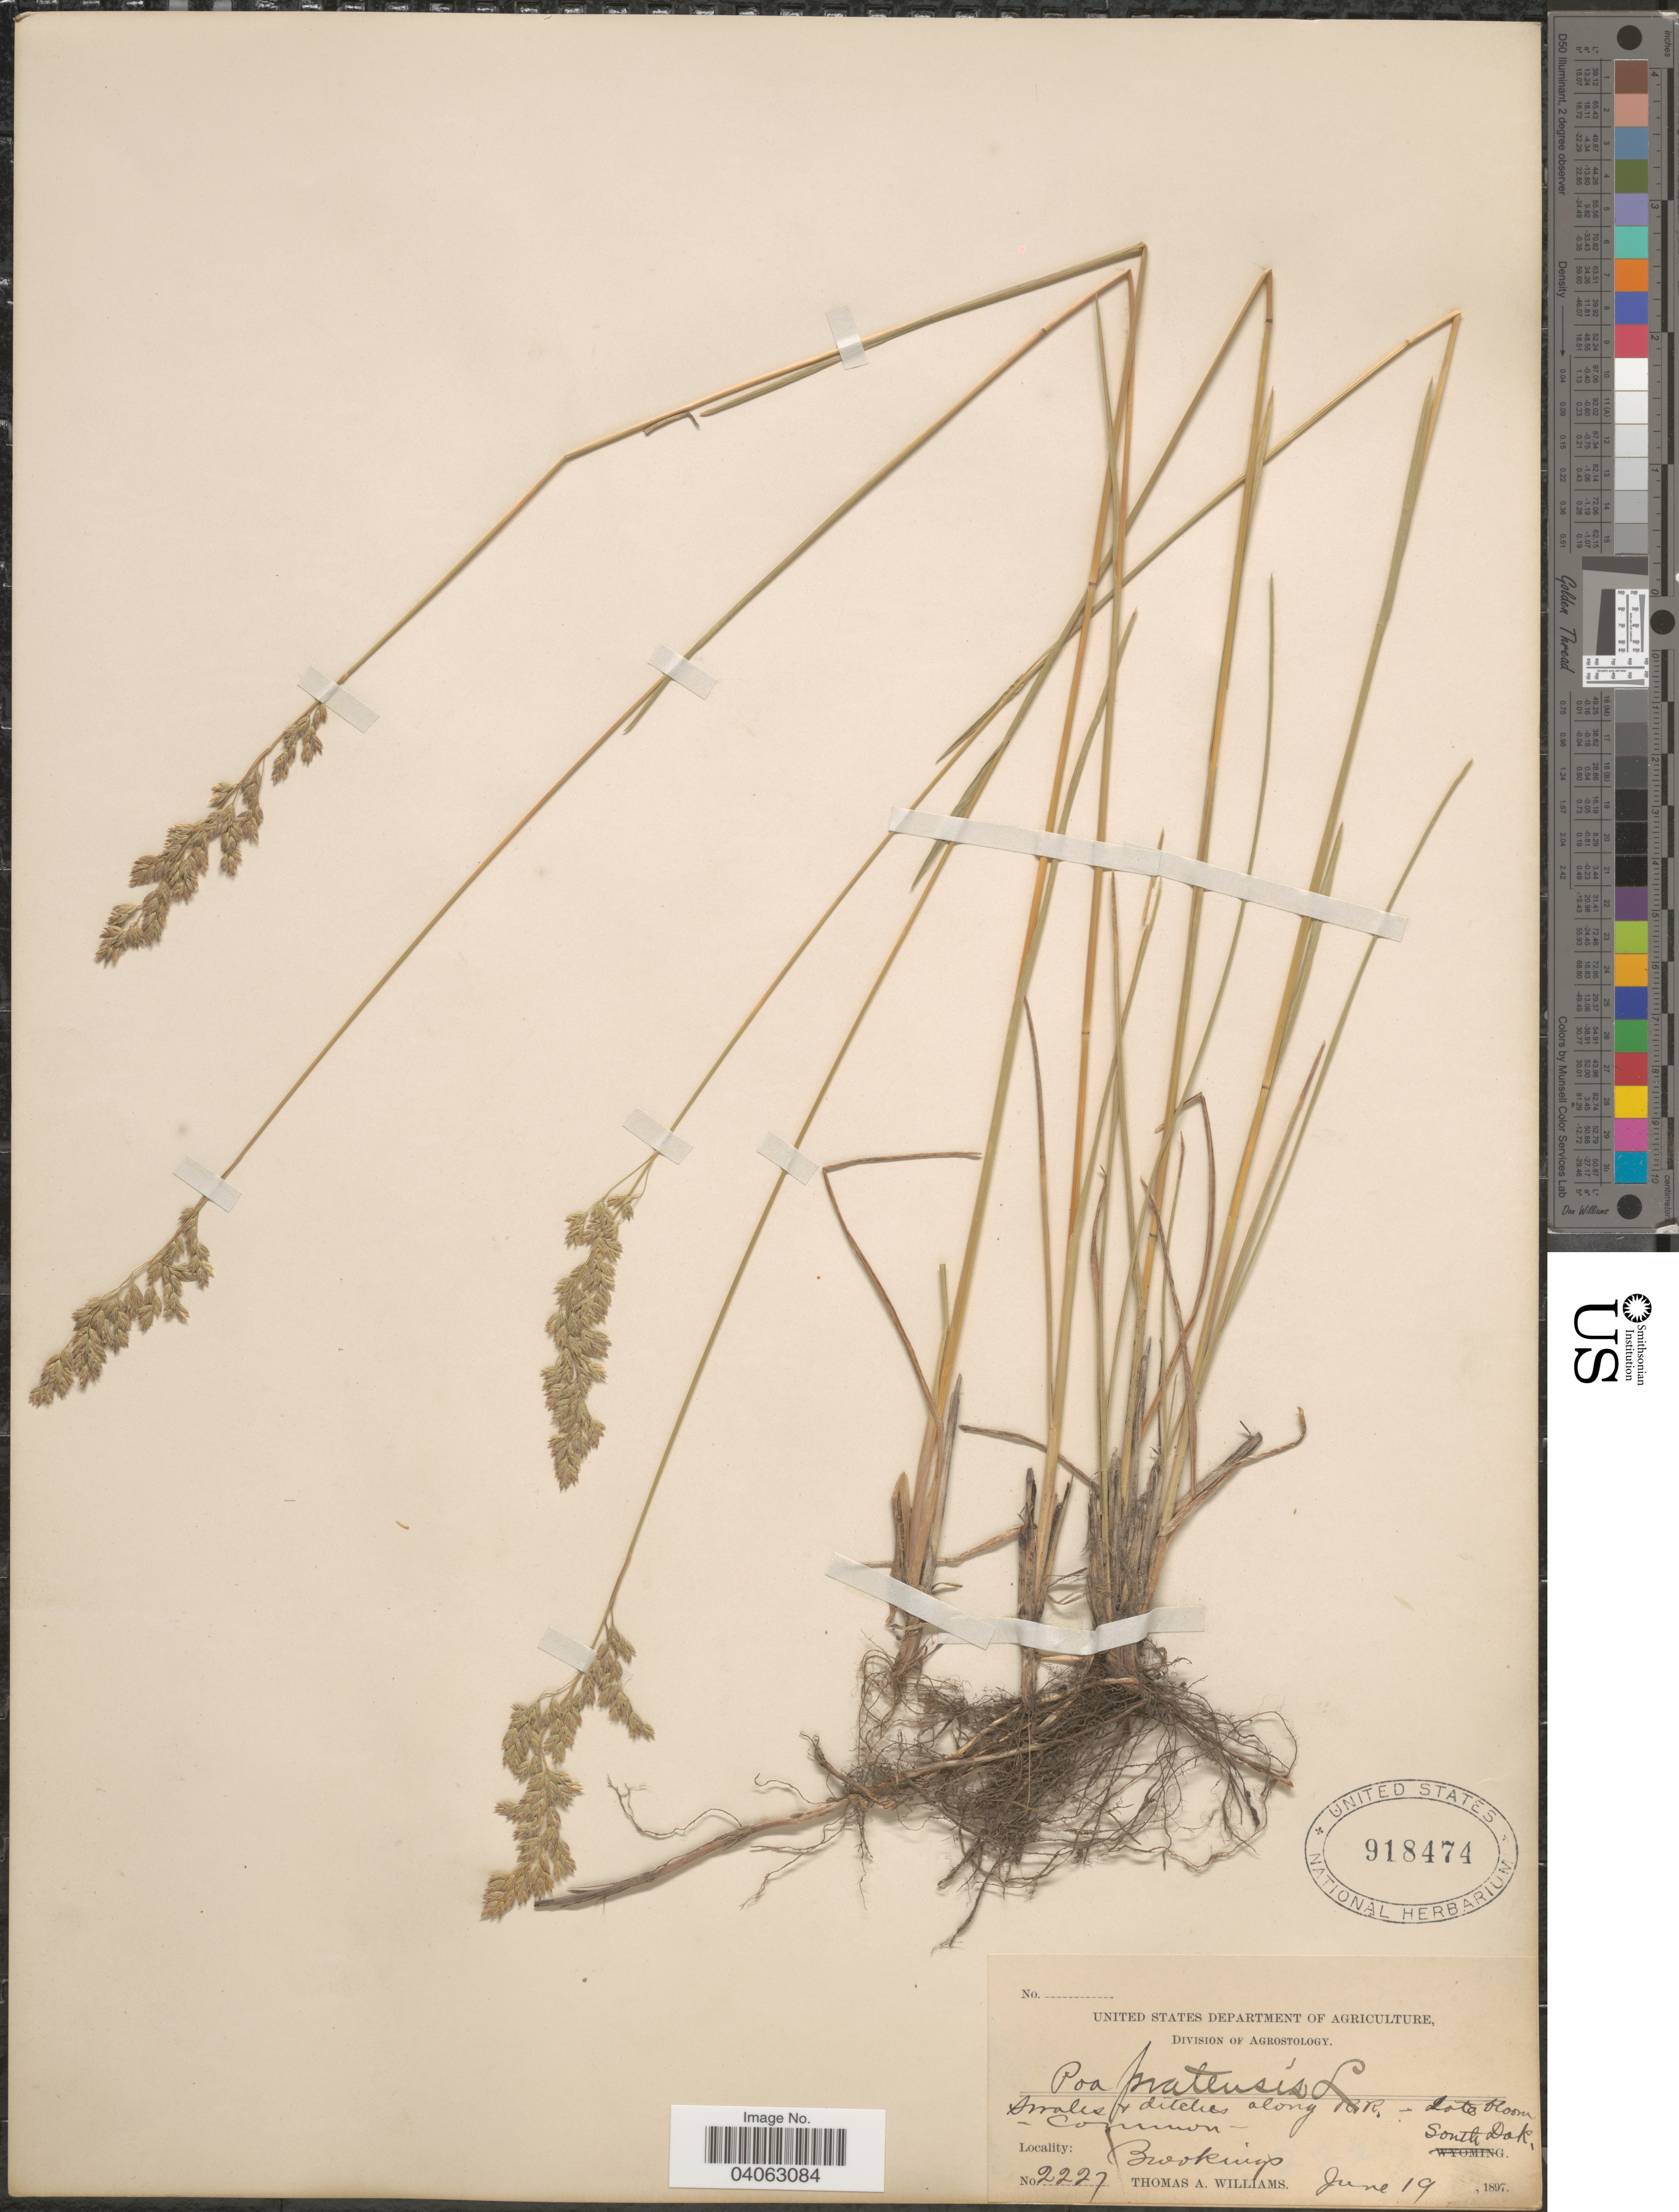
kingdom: Plantae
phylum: Tracheophyta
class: Liliopsida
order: Poales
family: Poaceae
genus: Poa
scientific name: Poa pratensis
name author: L.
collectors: T. A. Williams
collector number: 2227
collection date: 1897-06-19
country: United States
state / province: South Dakota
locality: Swales + ditches along R. R. Brookings.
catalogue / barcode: US 918474